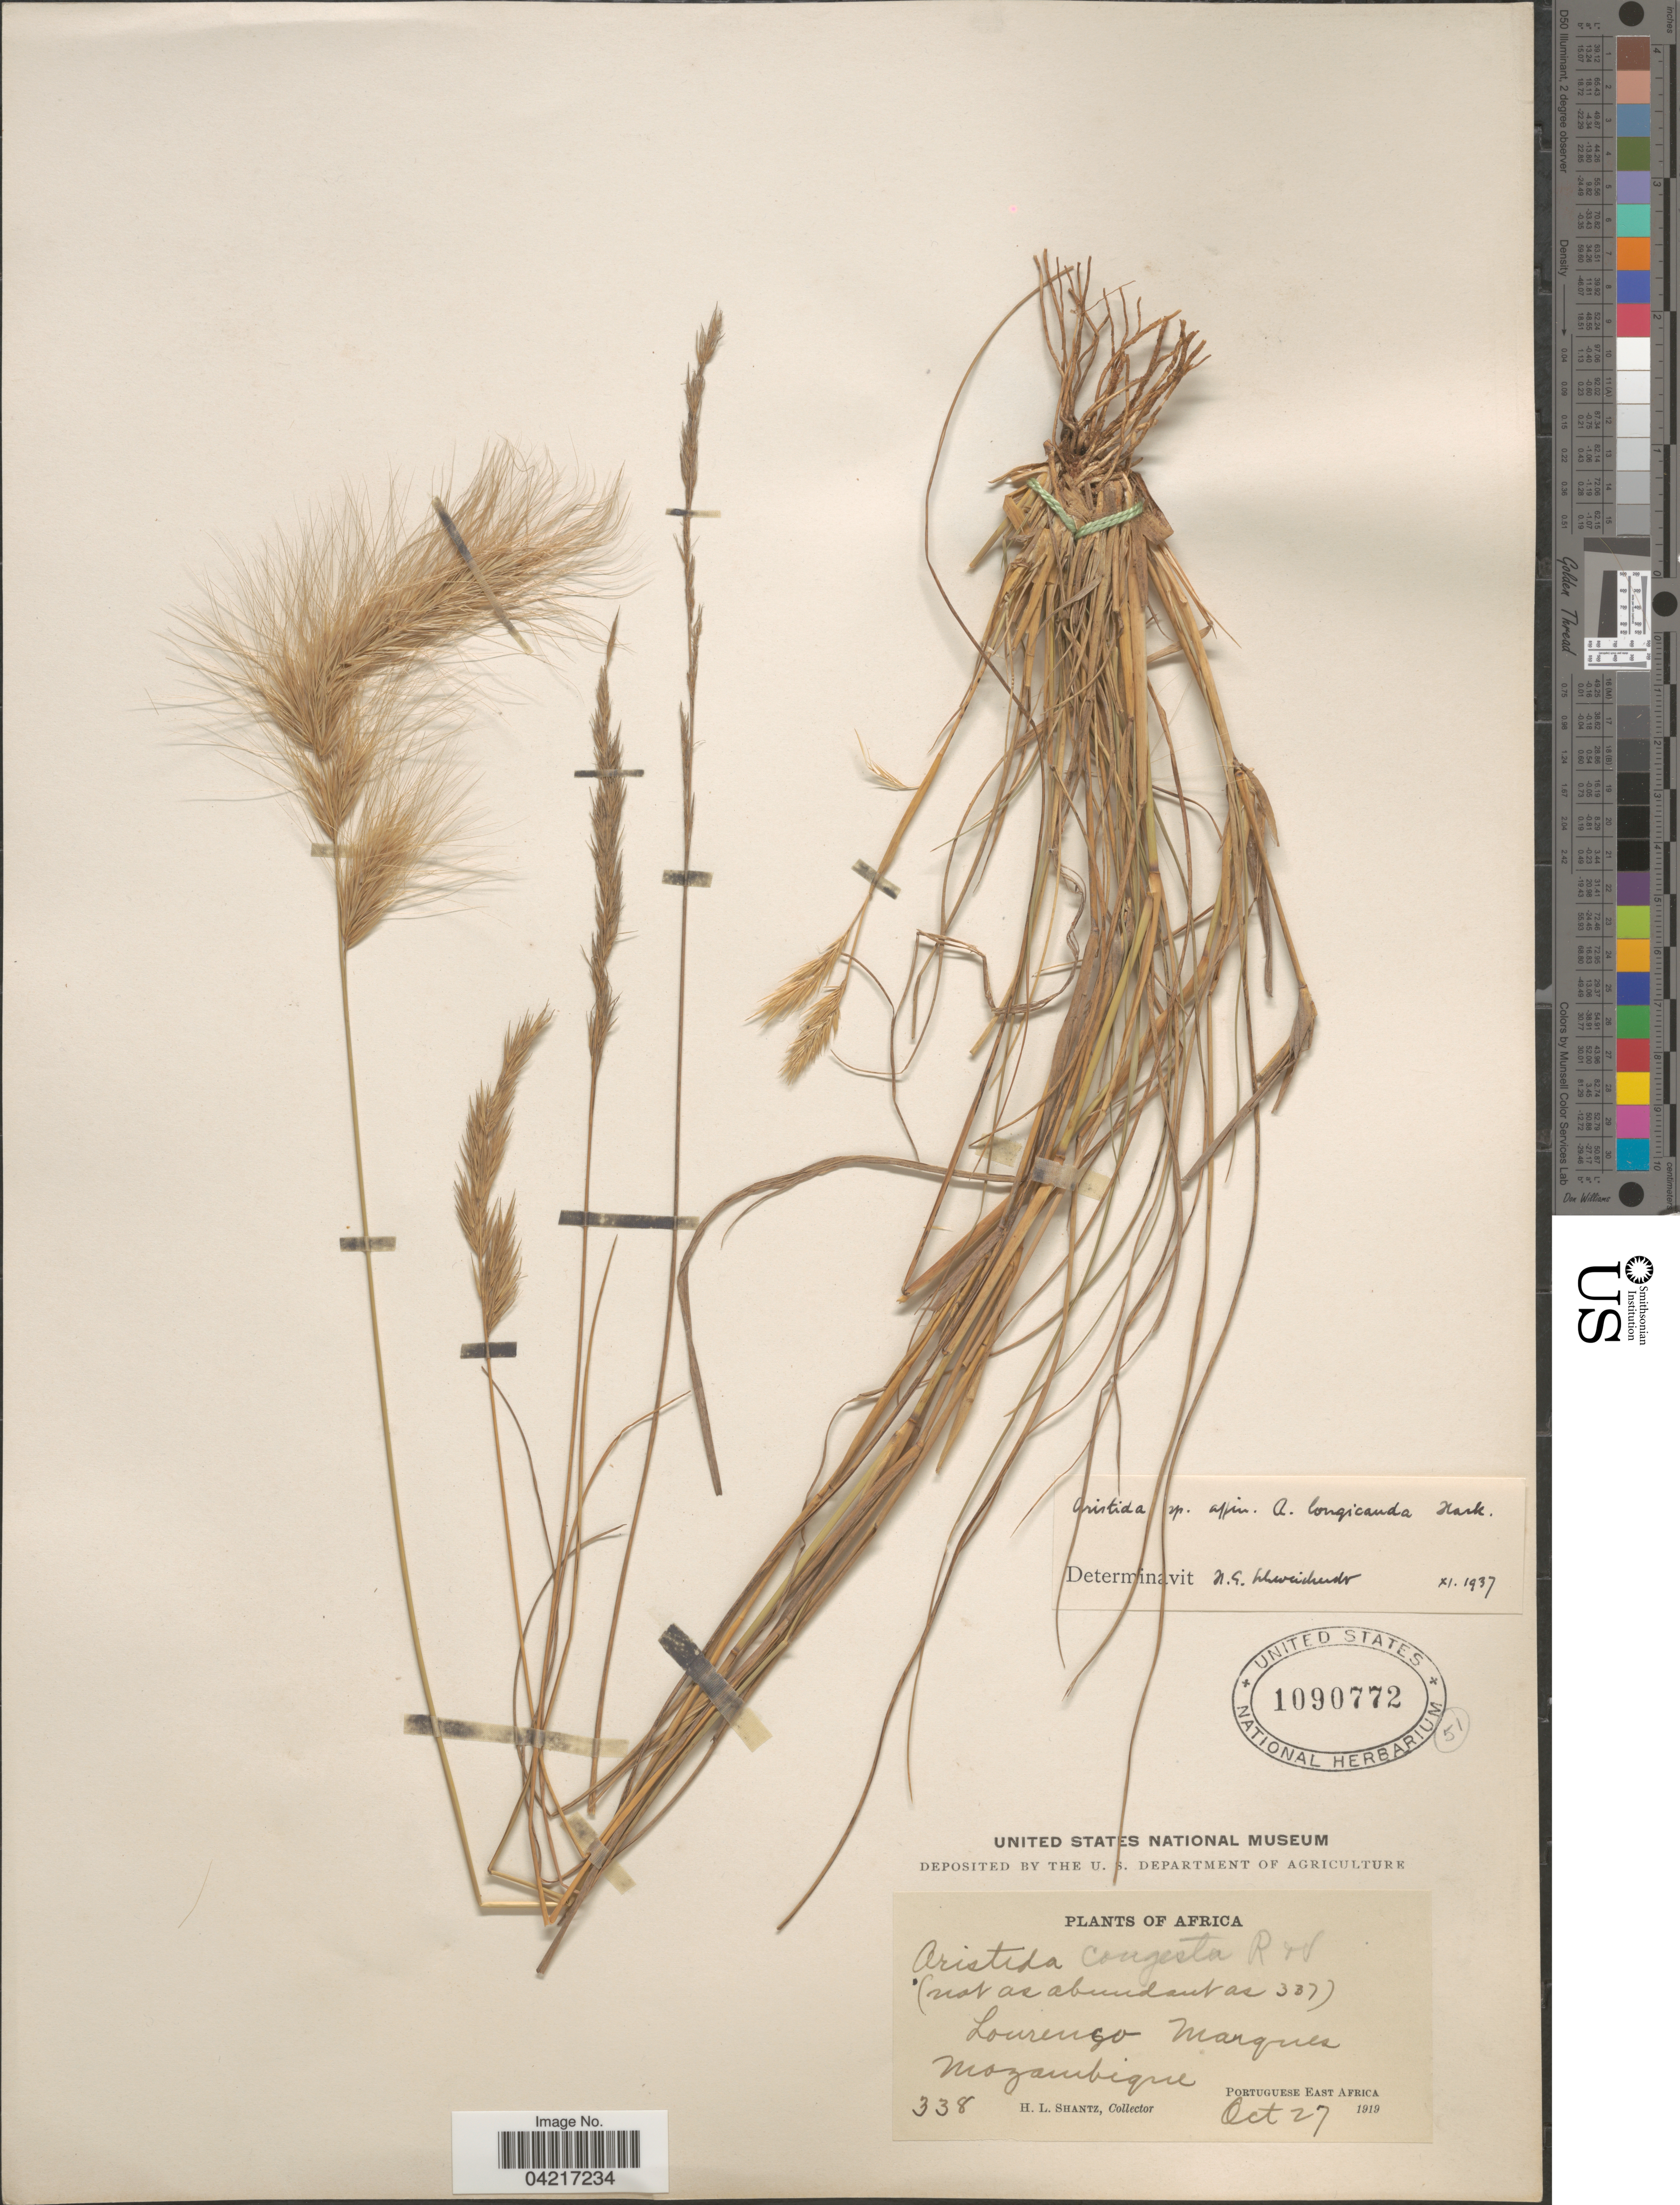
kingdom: Plantae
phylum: Tracheophyta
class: Liliopsida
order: Poales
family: Poaceae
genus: Aristida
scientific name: Aristida congesta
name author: Roem. & Schult.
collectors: H. Shantz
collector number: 338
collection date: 1919-10-27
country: Mozambique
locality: Lourenco Marques. Portuguese East Africa.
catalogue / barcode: US 1090772